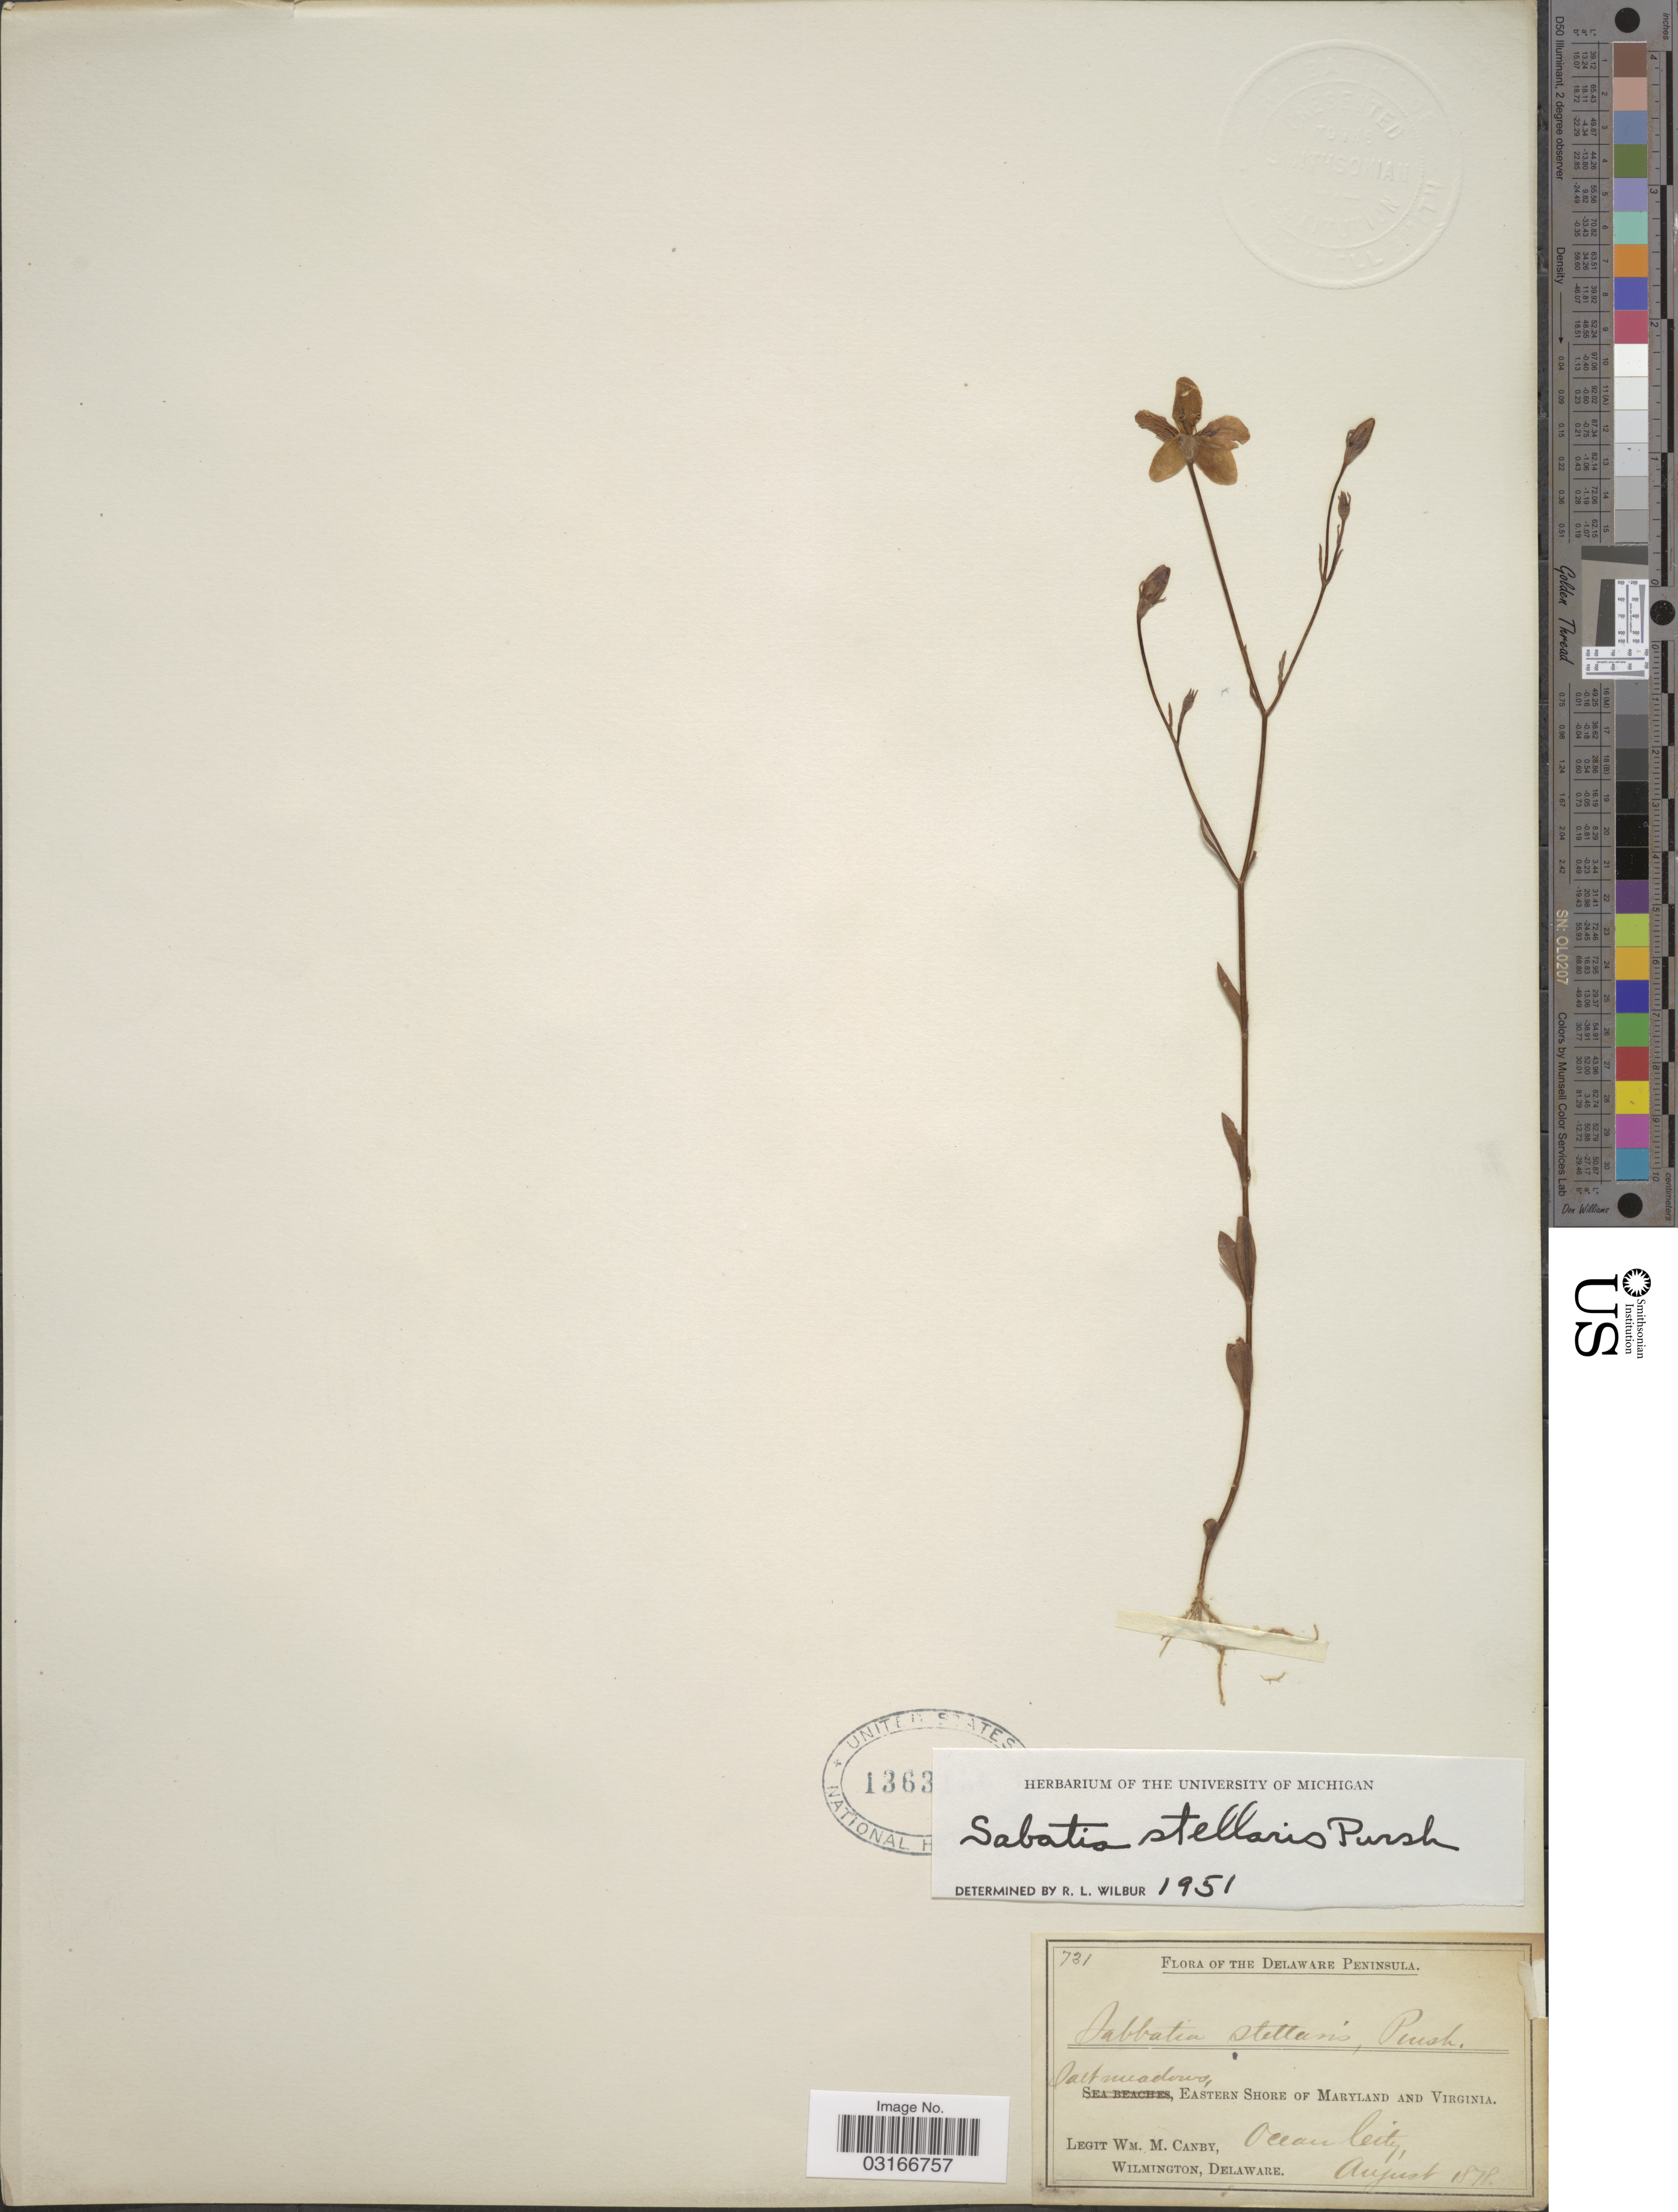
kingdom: Plantae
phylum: Tracheophyta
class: Magnoliopsida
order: Gentianales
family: Gentianaceae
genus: Sabatia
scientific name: Sabatia stellaris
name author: Pursh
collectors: W. M. Canby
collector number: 731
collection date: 1878-08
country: United States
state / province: Maryland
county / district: Worcester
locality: The Delaware Peninsula. Salt meadows, Eastern Shore of Maryland and Virginia. Ocean City.